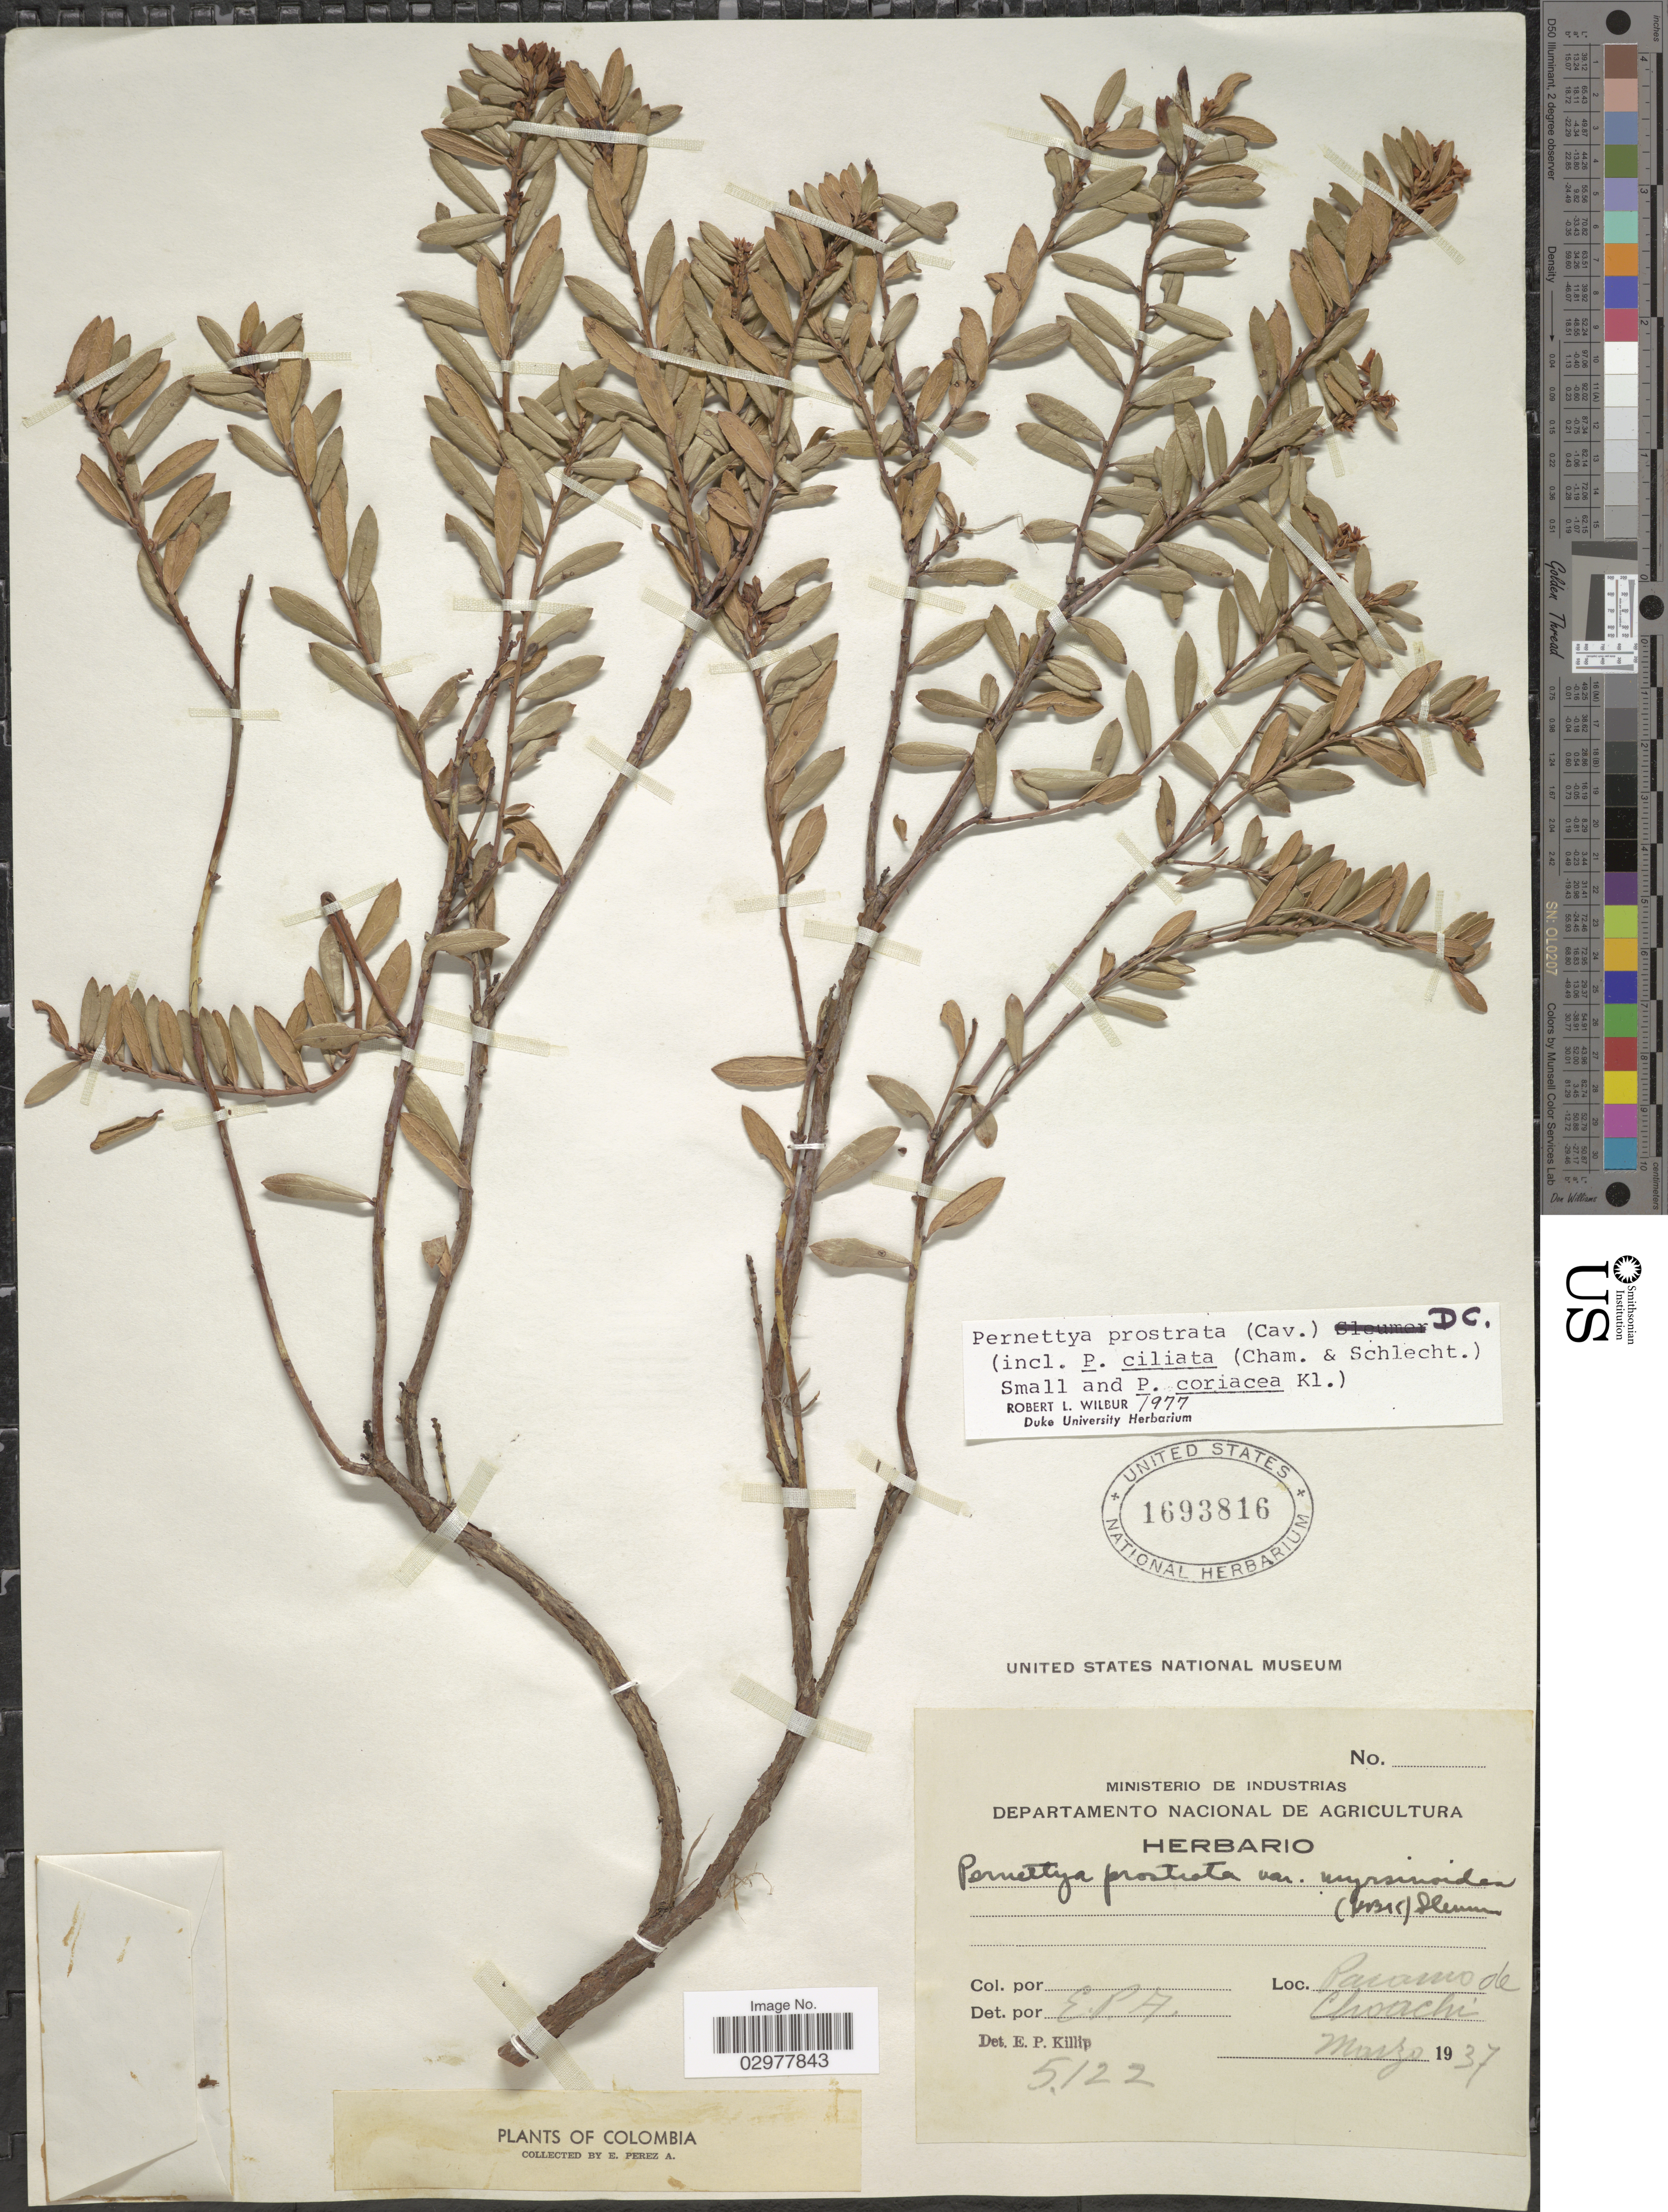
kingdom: Plantae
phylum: Tracheophyta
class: Magnoliopsida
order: Ericales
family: Ericaceae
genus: Pernettya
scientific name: Pernettya prostrata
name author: (Cav.) DC.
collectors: E. Pérez Arbeláez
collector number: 5122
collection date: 1937-03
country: Colombia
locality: Paramo de Choachi.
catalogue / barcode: US 1693816